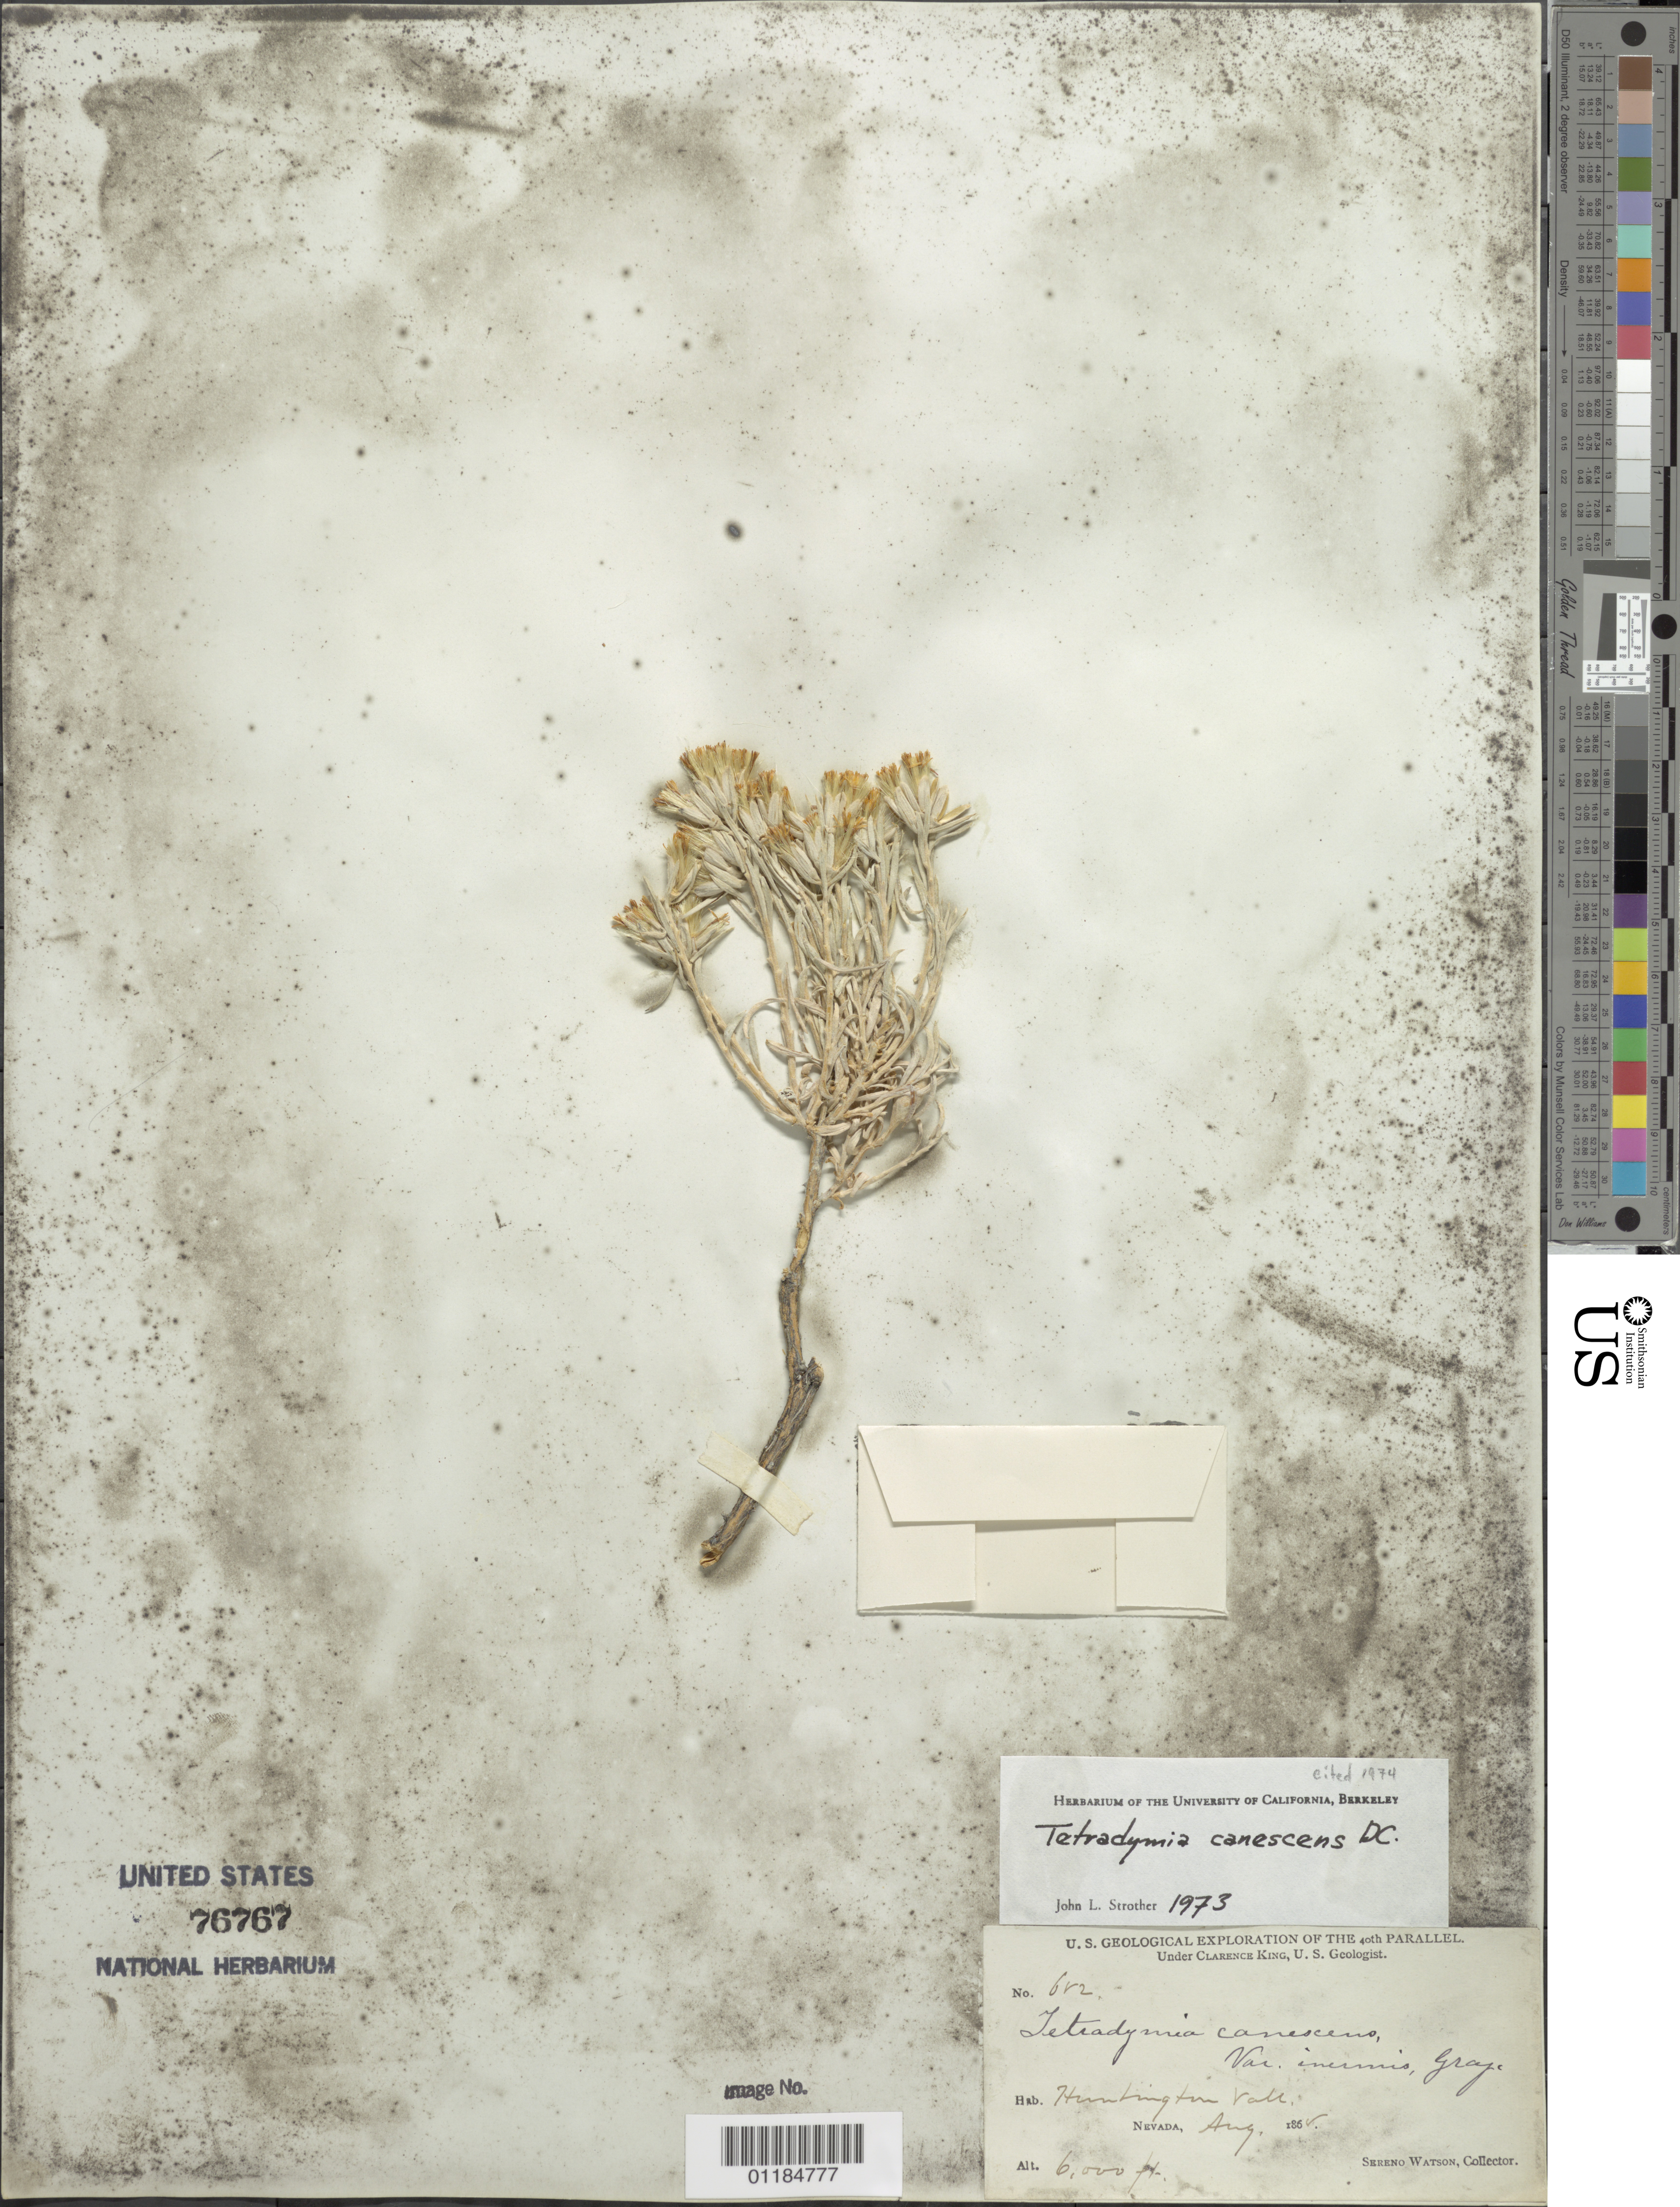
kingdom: Plantae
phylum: Tracheophyta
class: Magnoliopsida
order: Asterales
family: Asteraceae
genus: Tetradymia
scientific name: Tetradymia canescens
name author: DC.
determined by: Strother, J. L., (UC), University of California Berkeley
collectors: S. Watson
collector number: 682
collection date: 1868-08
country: United States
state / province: Nevada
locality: Huntington Valley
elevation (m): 1829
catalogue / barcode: US 76767